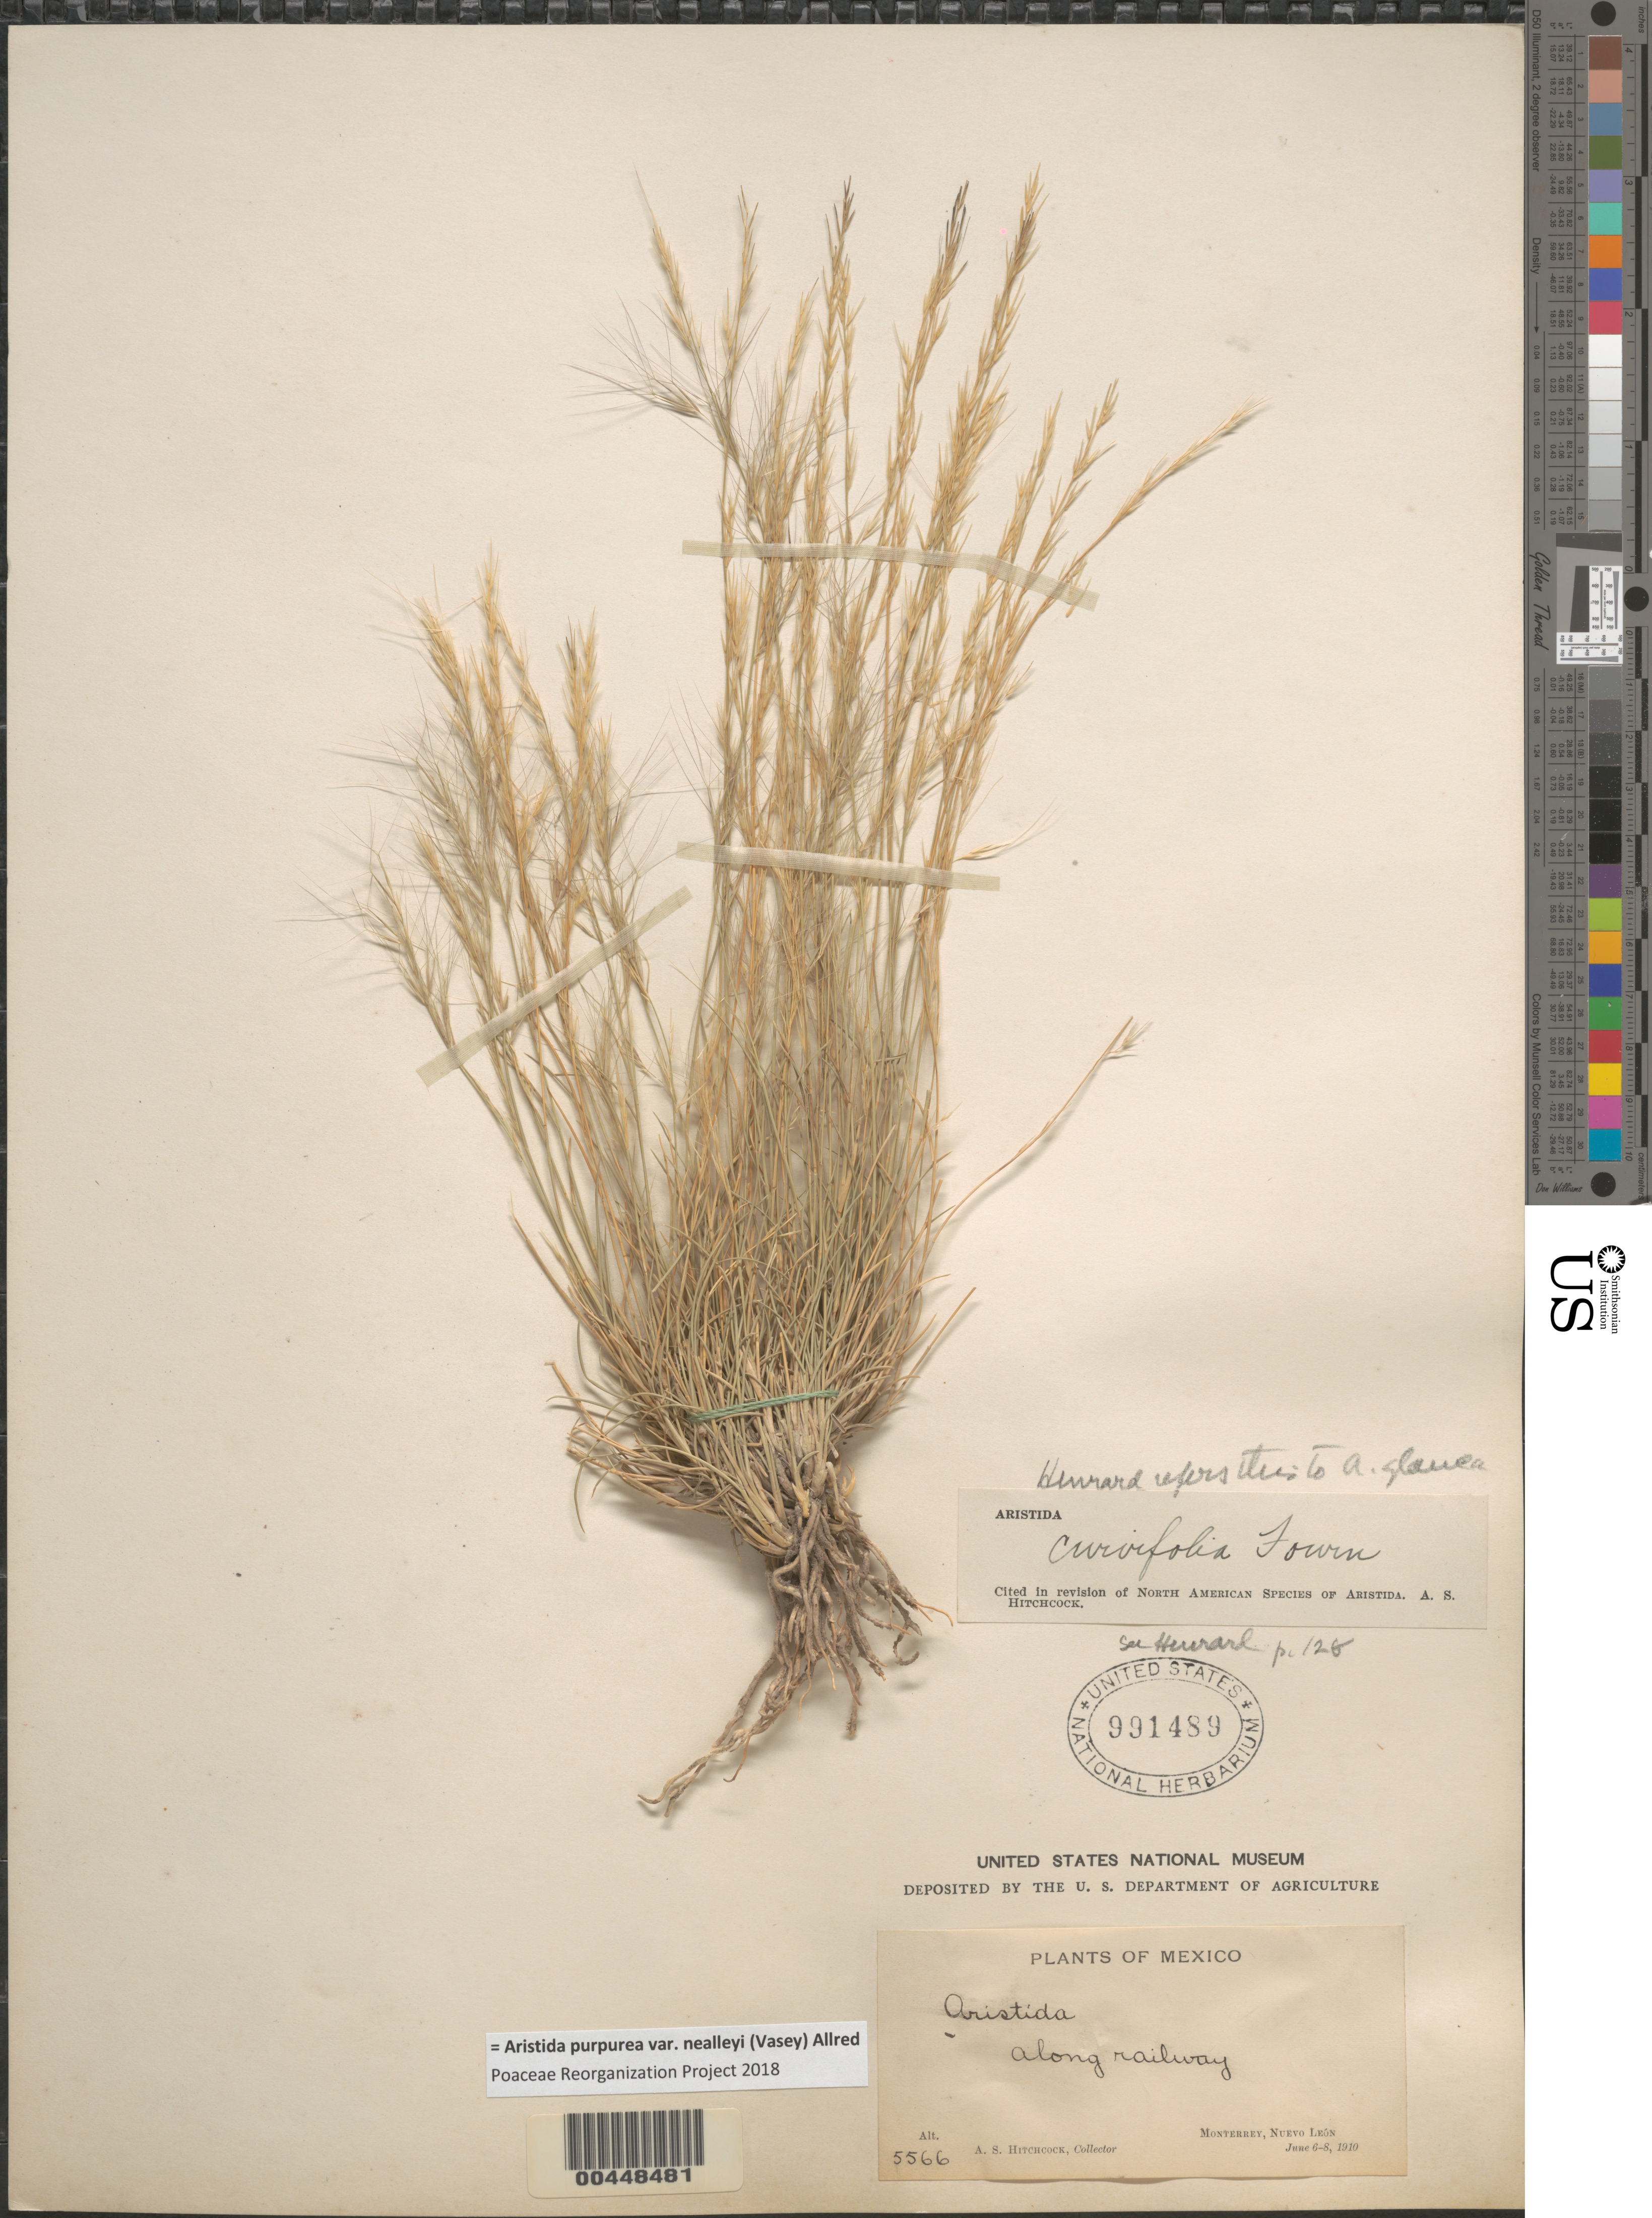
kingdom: Plantae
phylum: Tracheophyta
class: Liliopsida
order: Poales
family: Poaceae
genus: Aristida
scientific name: Aristida purpurea var. nealleyi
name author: (Vasey) Allred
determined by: Poaceae Reorganization Project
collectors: A. S. Hitchcock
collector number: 5566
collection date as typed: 6 Jun 1910 to 8 Jun 1910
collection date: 1910-06-06/1910-06-08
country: Mexico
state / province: Nuevo León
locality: Monterrey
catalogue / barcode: US 991489